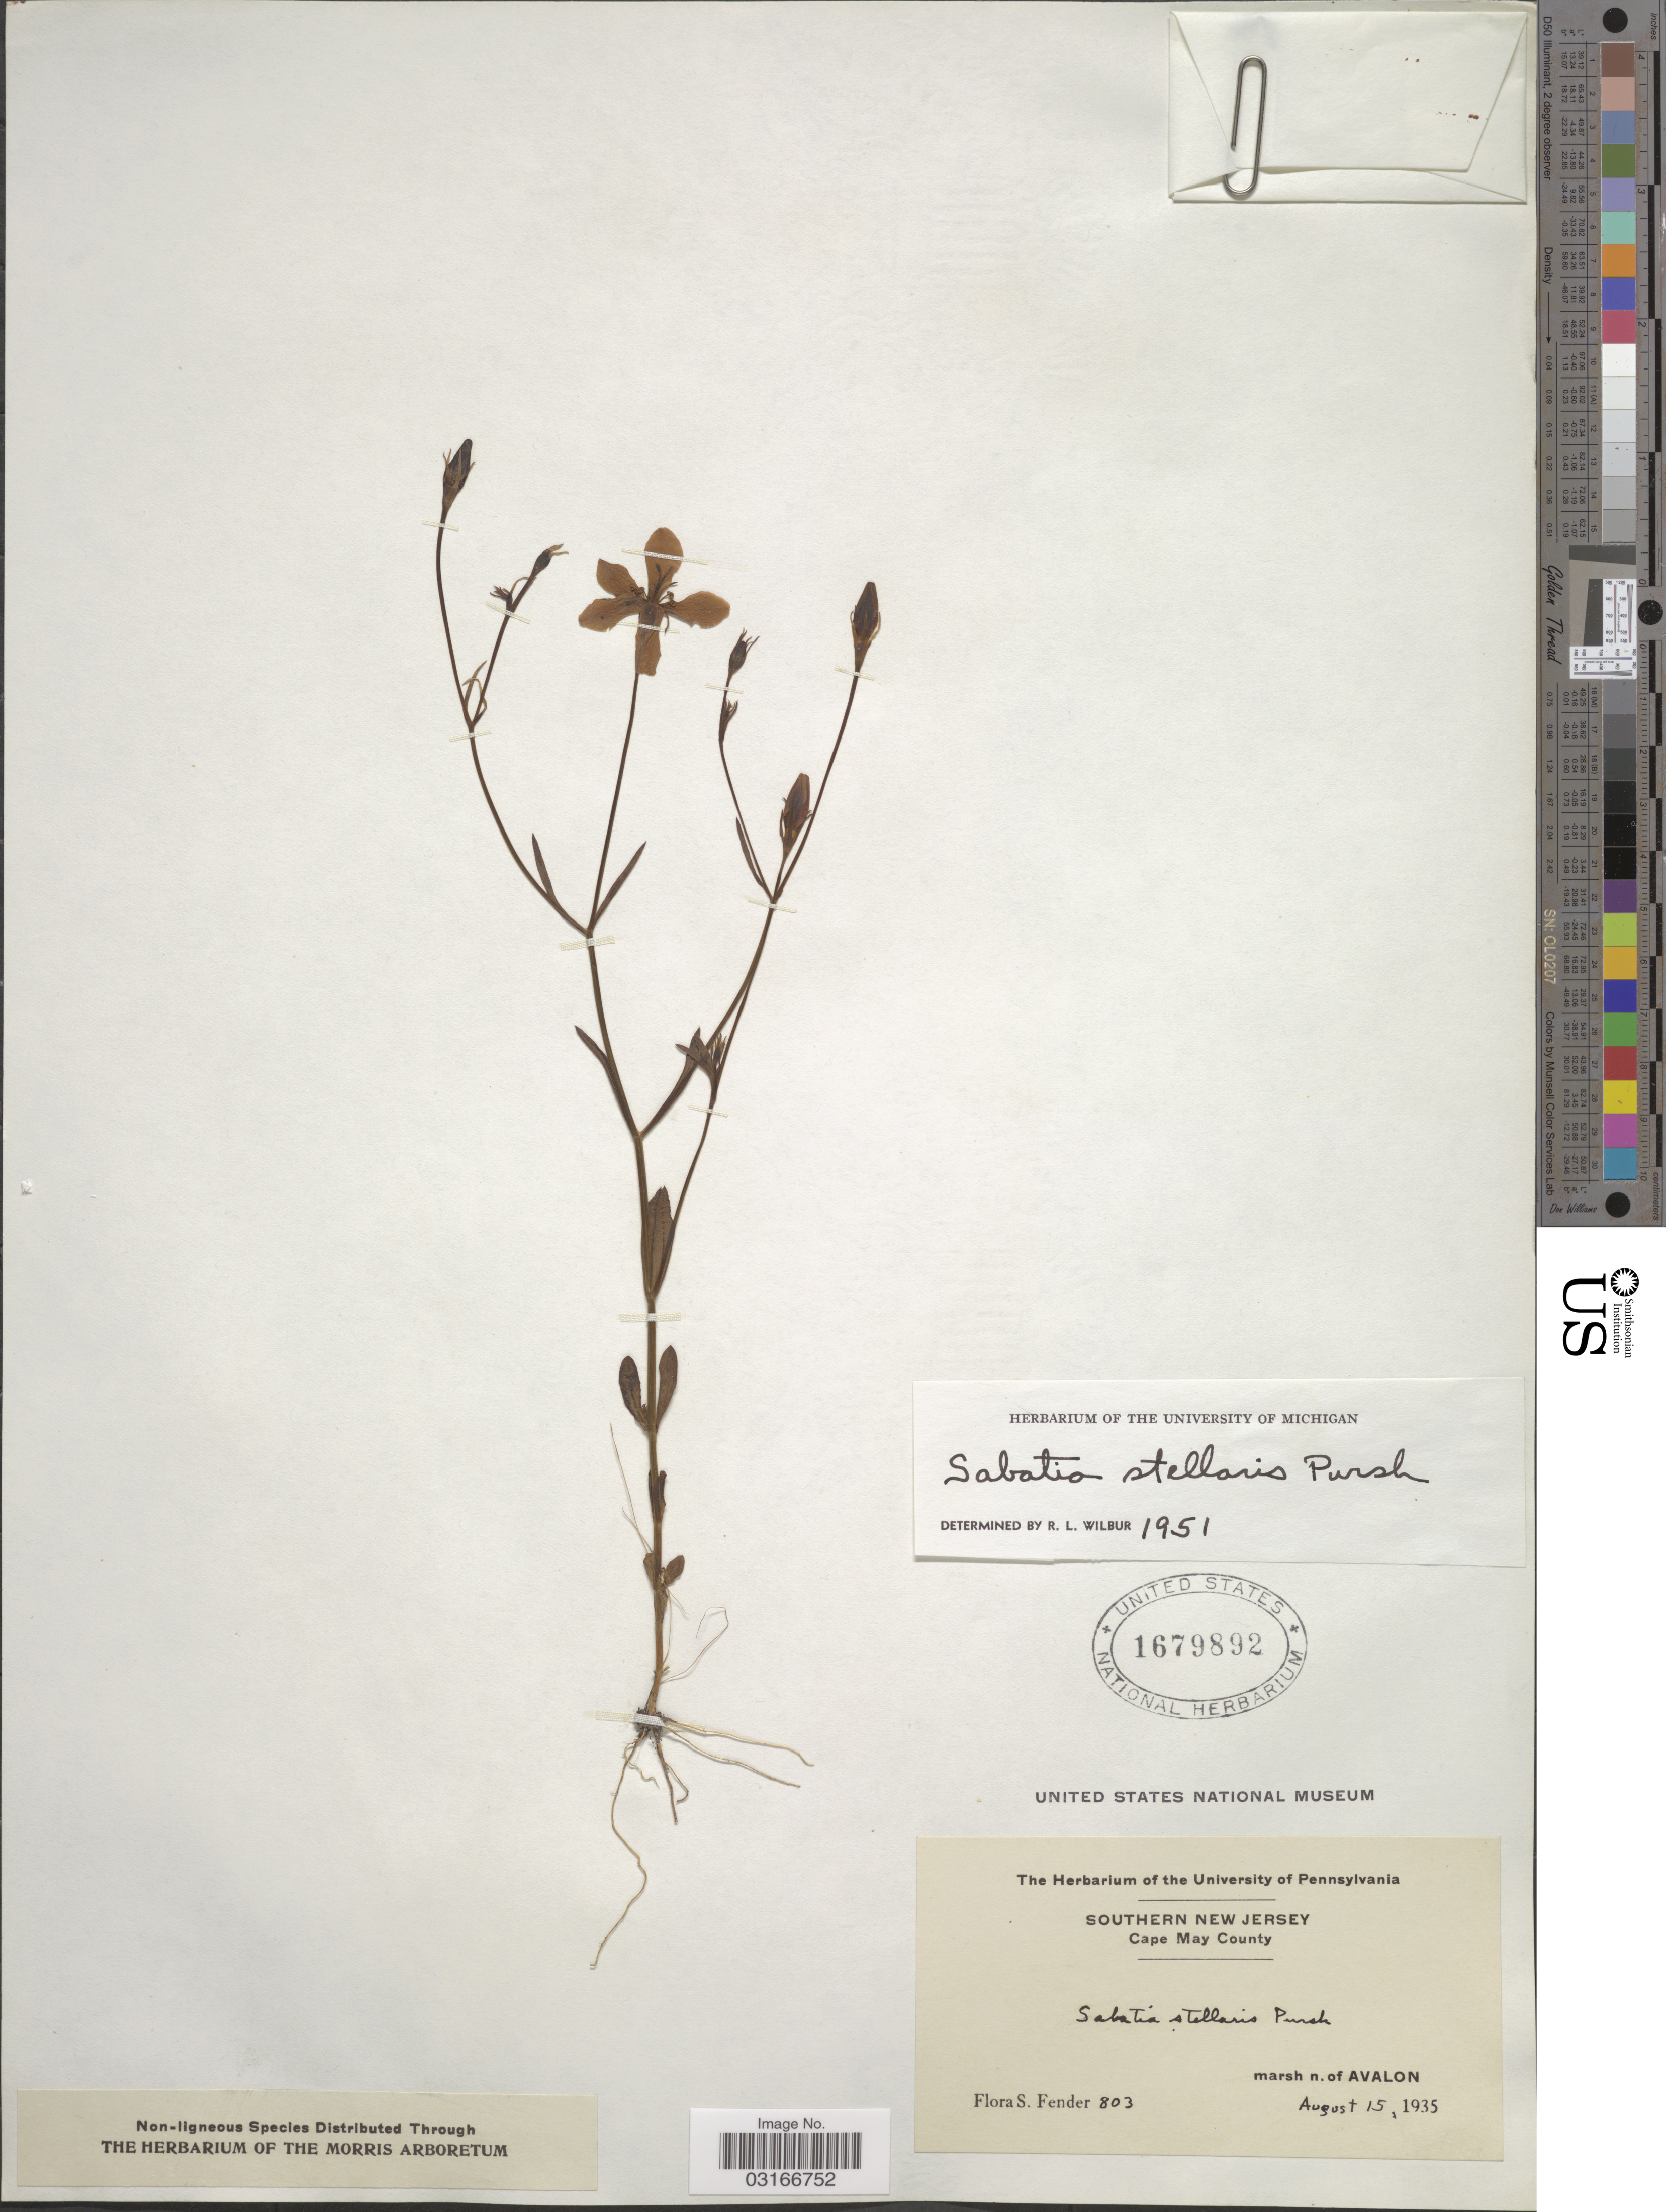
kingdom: Plantae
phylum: Tracheophyta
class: Magnoliopsida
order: Gentianales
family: Gentianaceae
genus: Sabatia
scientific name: Sabatia stellaris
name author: Pursh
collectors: F. Fender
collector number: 803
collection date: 1935-08-15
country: United States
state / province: New Jersey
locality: Southern New Jersey. Cape May County. Marsh n. of Avalon.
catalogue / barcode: US 1679892